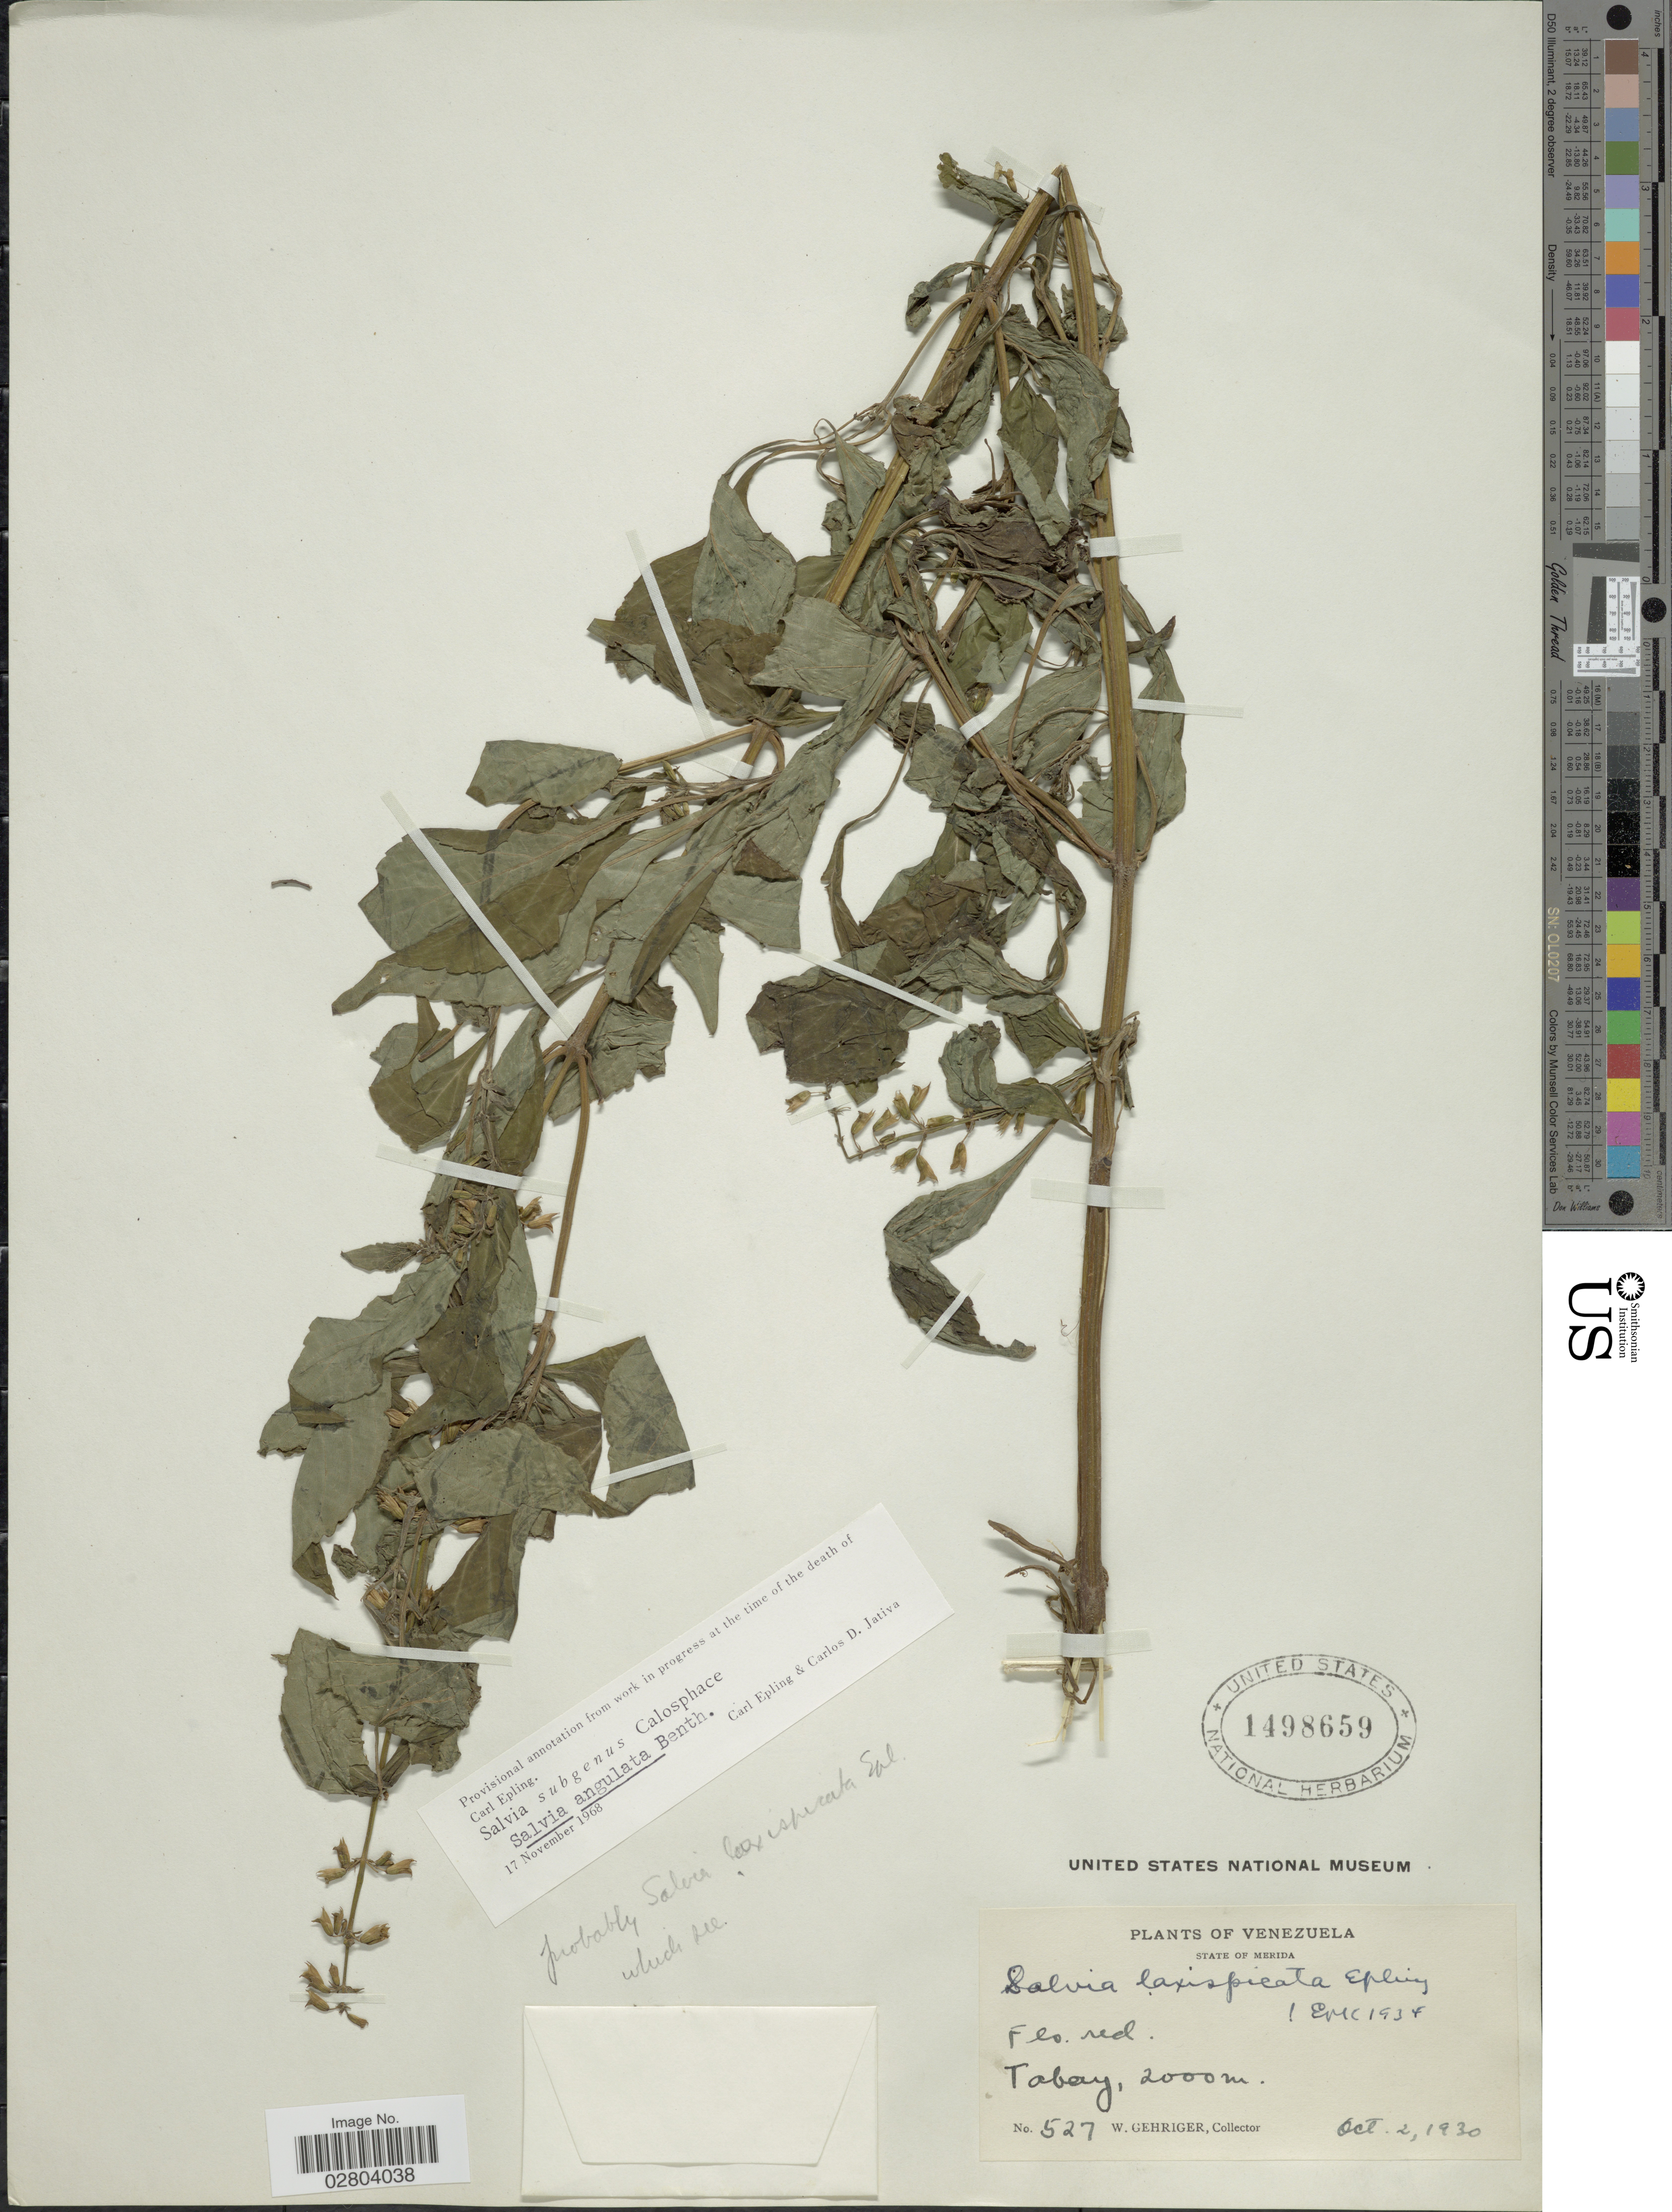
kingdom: Plantae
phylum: Tracheophyta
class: Magnoliopsida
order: Lamiales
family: Lamiaceae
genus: Salvia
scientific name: Salvia angulata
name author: Benth.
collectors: W. Gehriger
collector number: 527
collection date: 1930-10-02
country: Venezuela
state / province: Mérida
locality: Tabay.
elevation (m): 2000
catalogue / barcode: US 1498659